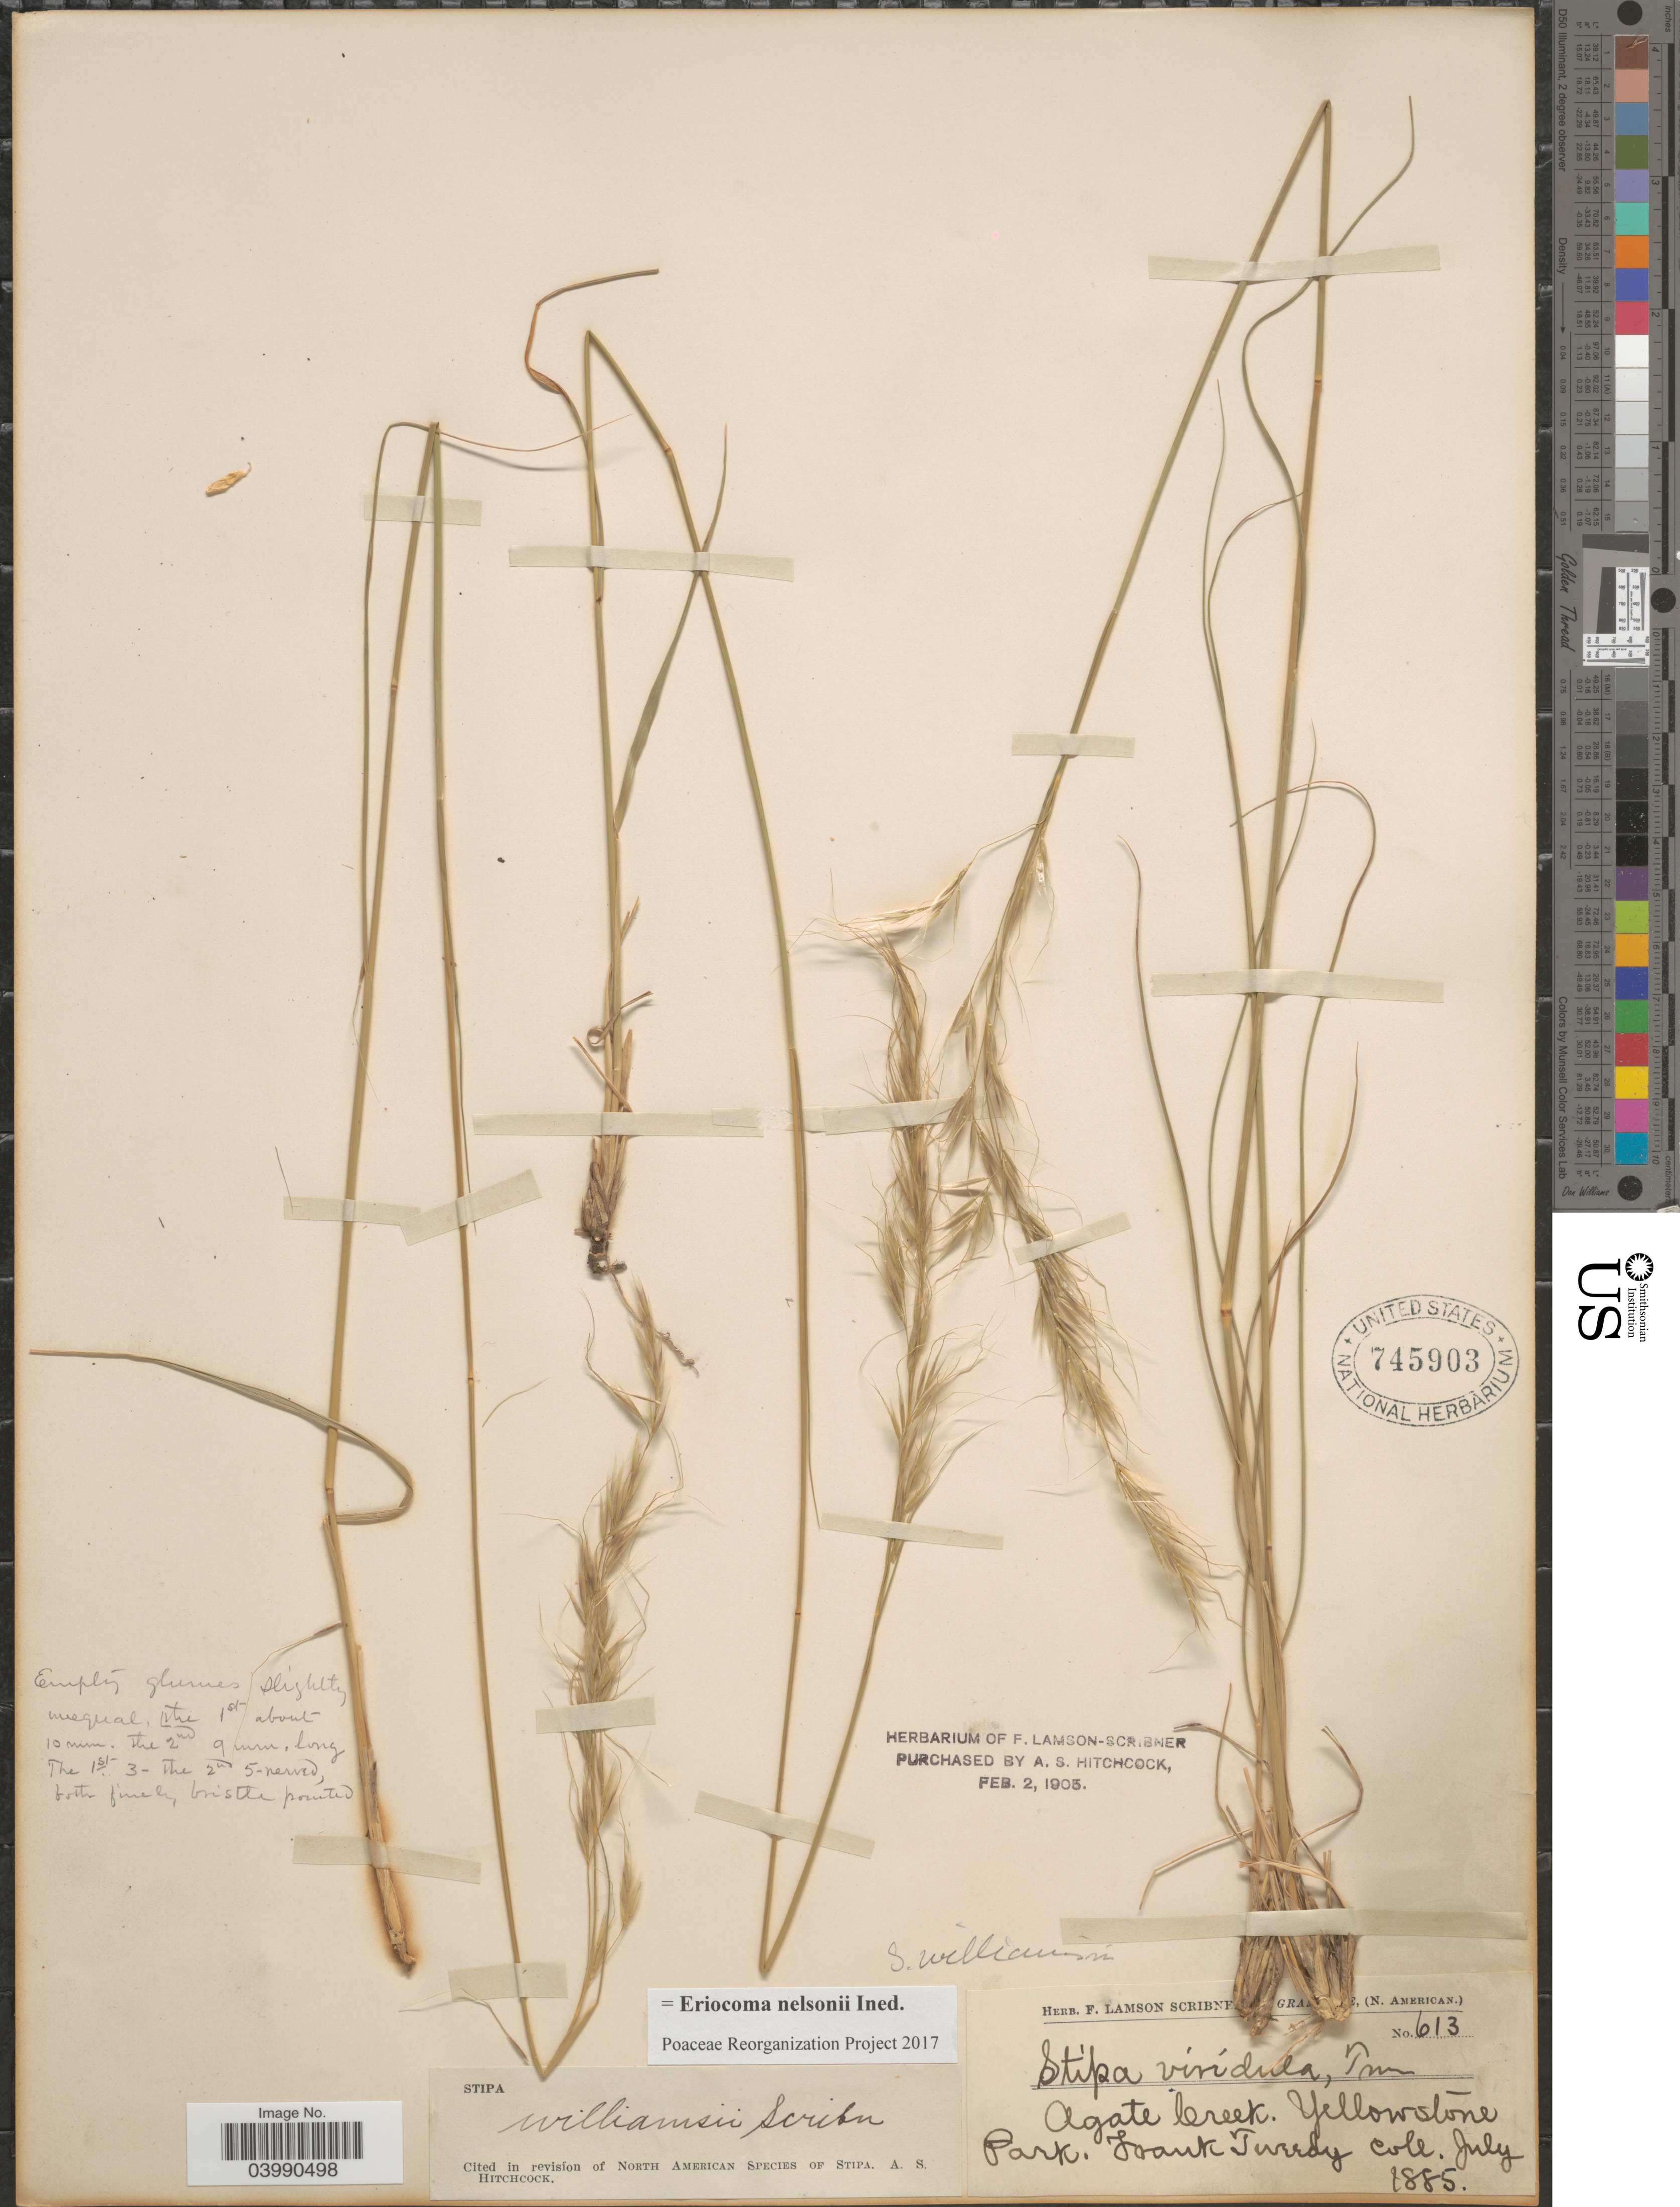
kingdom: Plantae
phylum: Tracheophyta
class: Liliopsida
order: Poales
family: Poaceae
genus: Eriocoma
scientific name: Eriocoma nelsonii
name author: (Scribn.) Romasch.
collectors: F. Tweedy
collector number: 613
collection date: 1885-07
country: United States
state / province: Wyoming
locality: Agate Creek. Yellowstone Park.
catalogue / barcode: US 745903